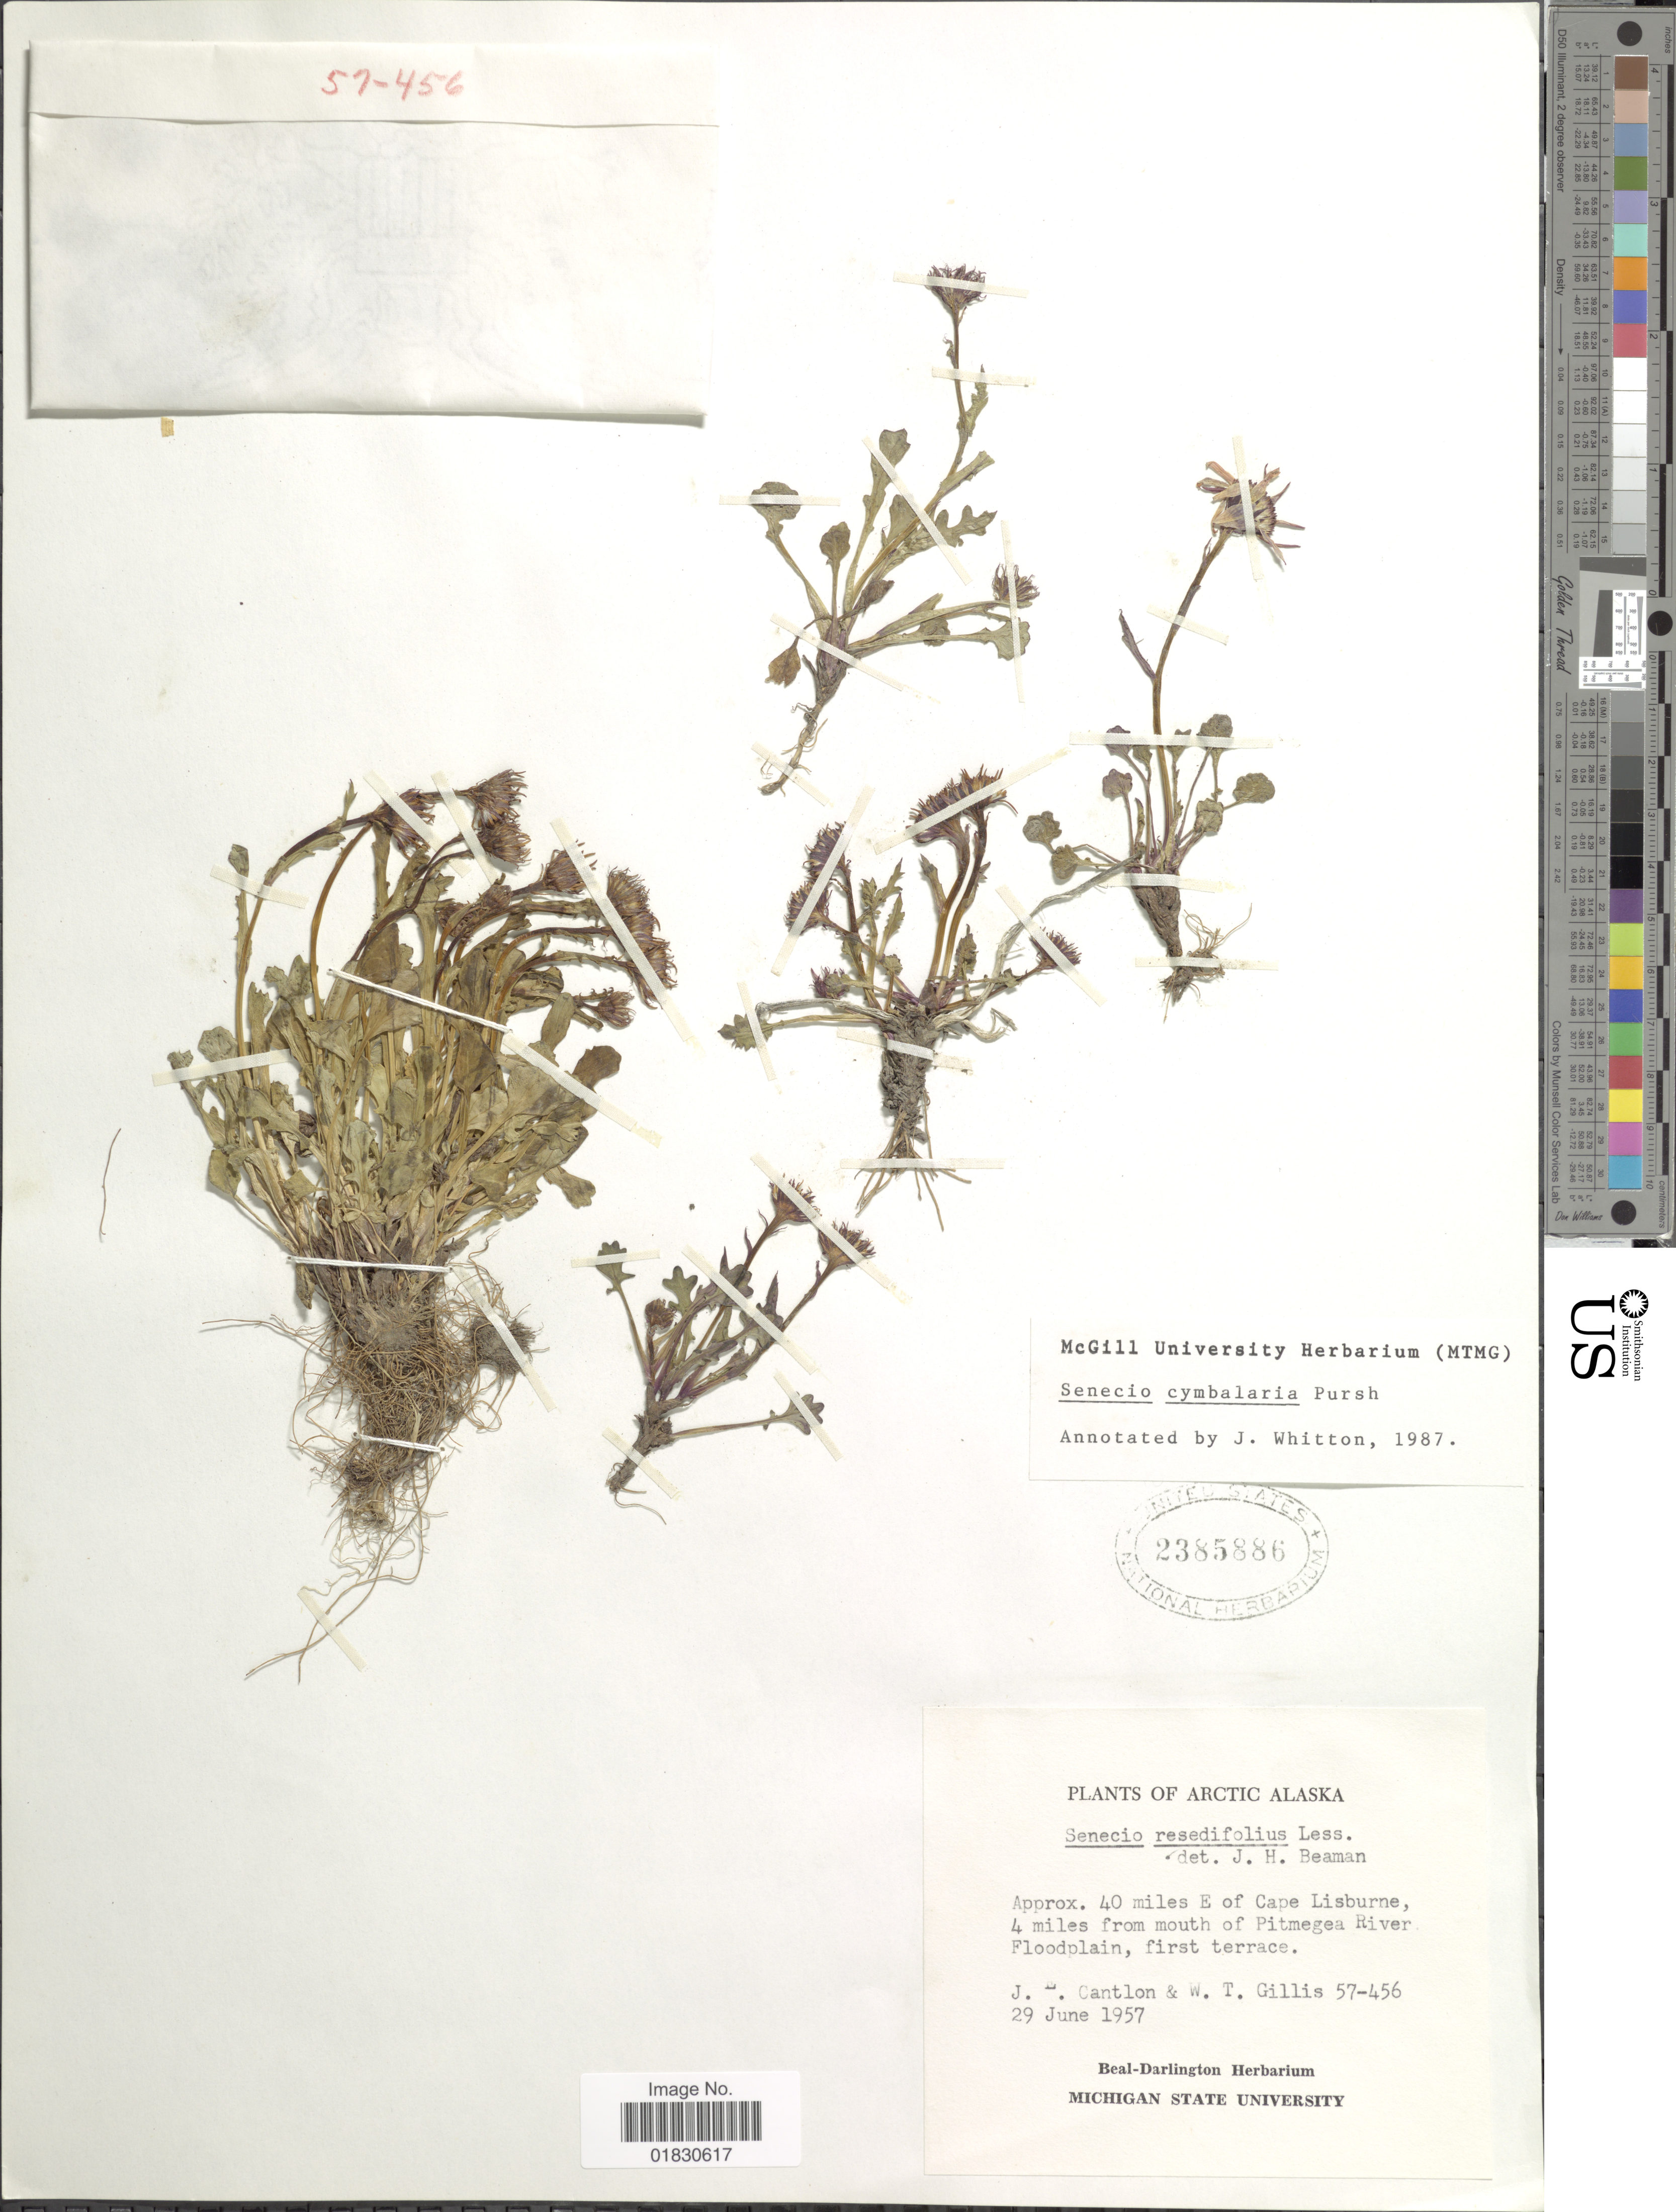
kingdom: Plantae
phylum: Tracheophyta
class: Magnoliopsida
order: Asterales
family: Asteraceae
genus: Packera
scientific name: Packera cymbalaria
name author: (Pursh) W.A. Weber & Á. Löve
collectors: J. Cantlon & W. T. Gillis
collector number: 57-456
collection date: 1957-06-29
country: United States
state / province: Alaska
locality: Arctic Alaska, Approx. 40 miles E of Cape Lisburne, 4 miles from mouth of Pitmegea River Floodplain, first terrace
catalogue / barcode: US 2385886